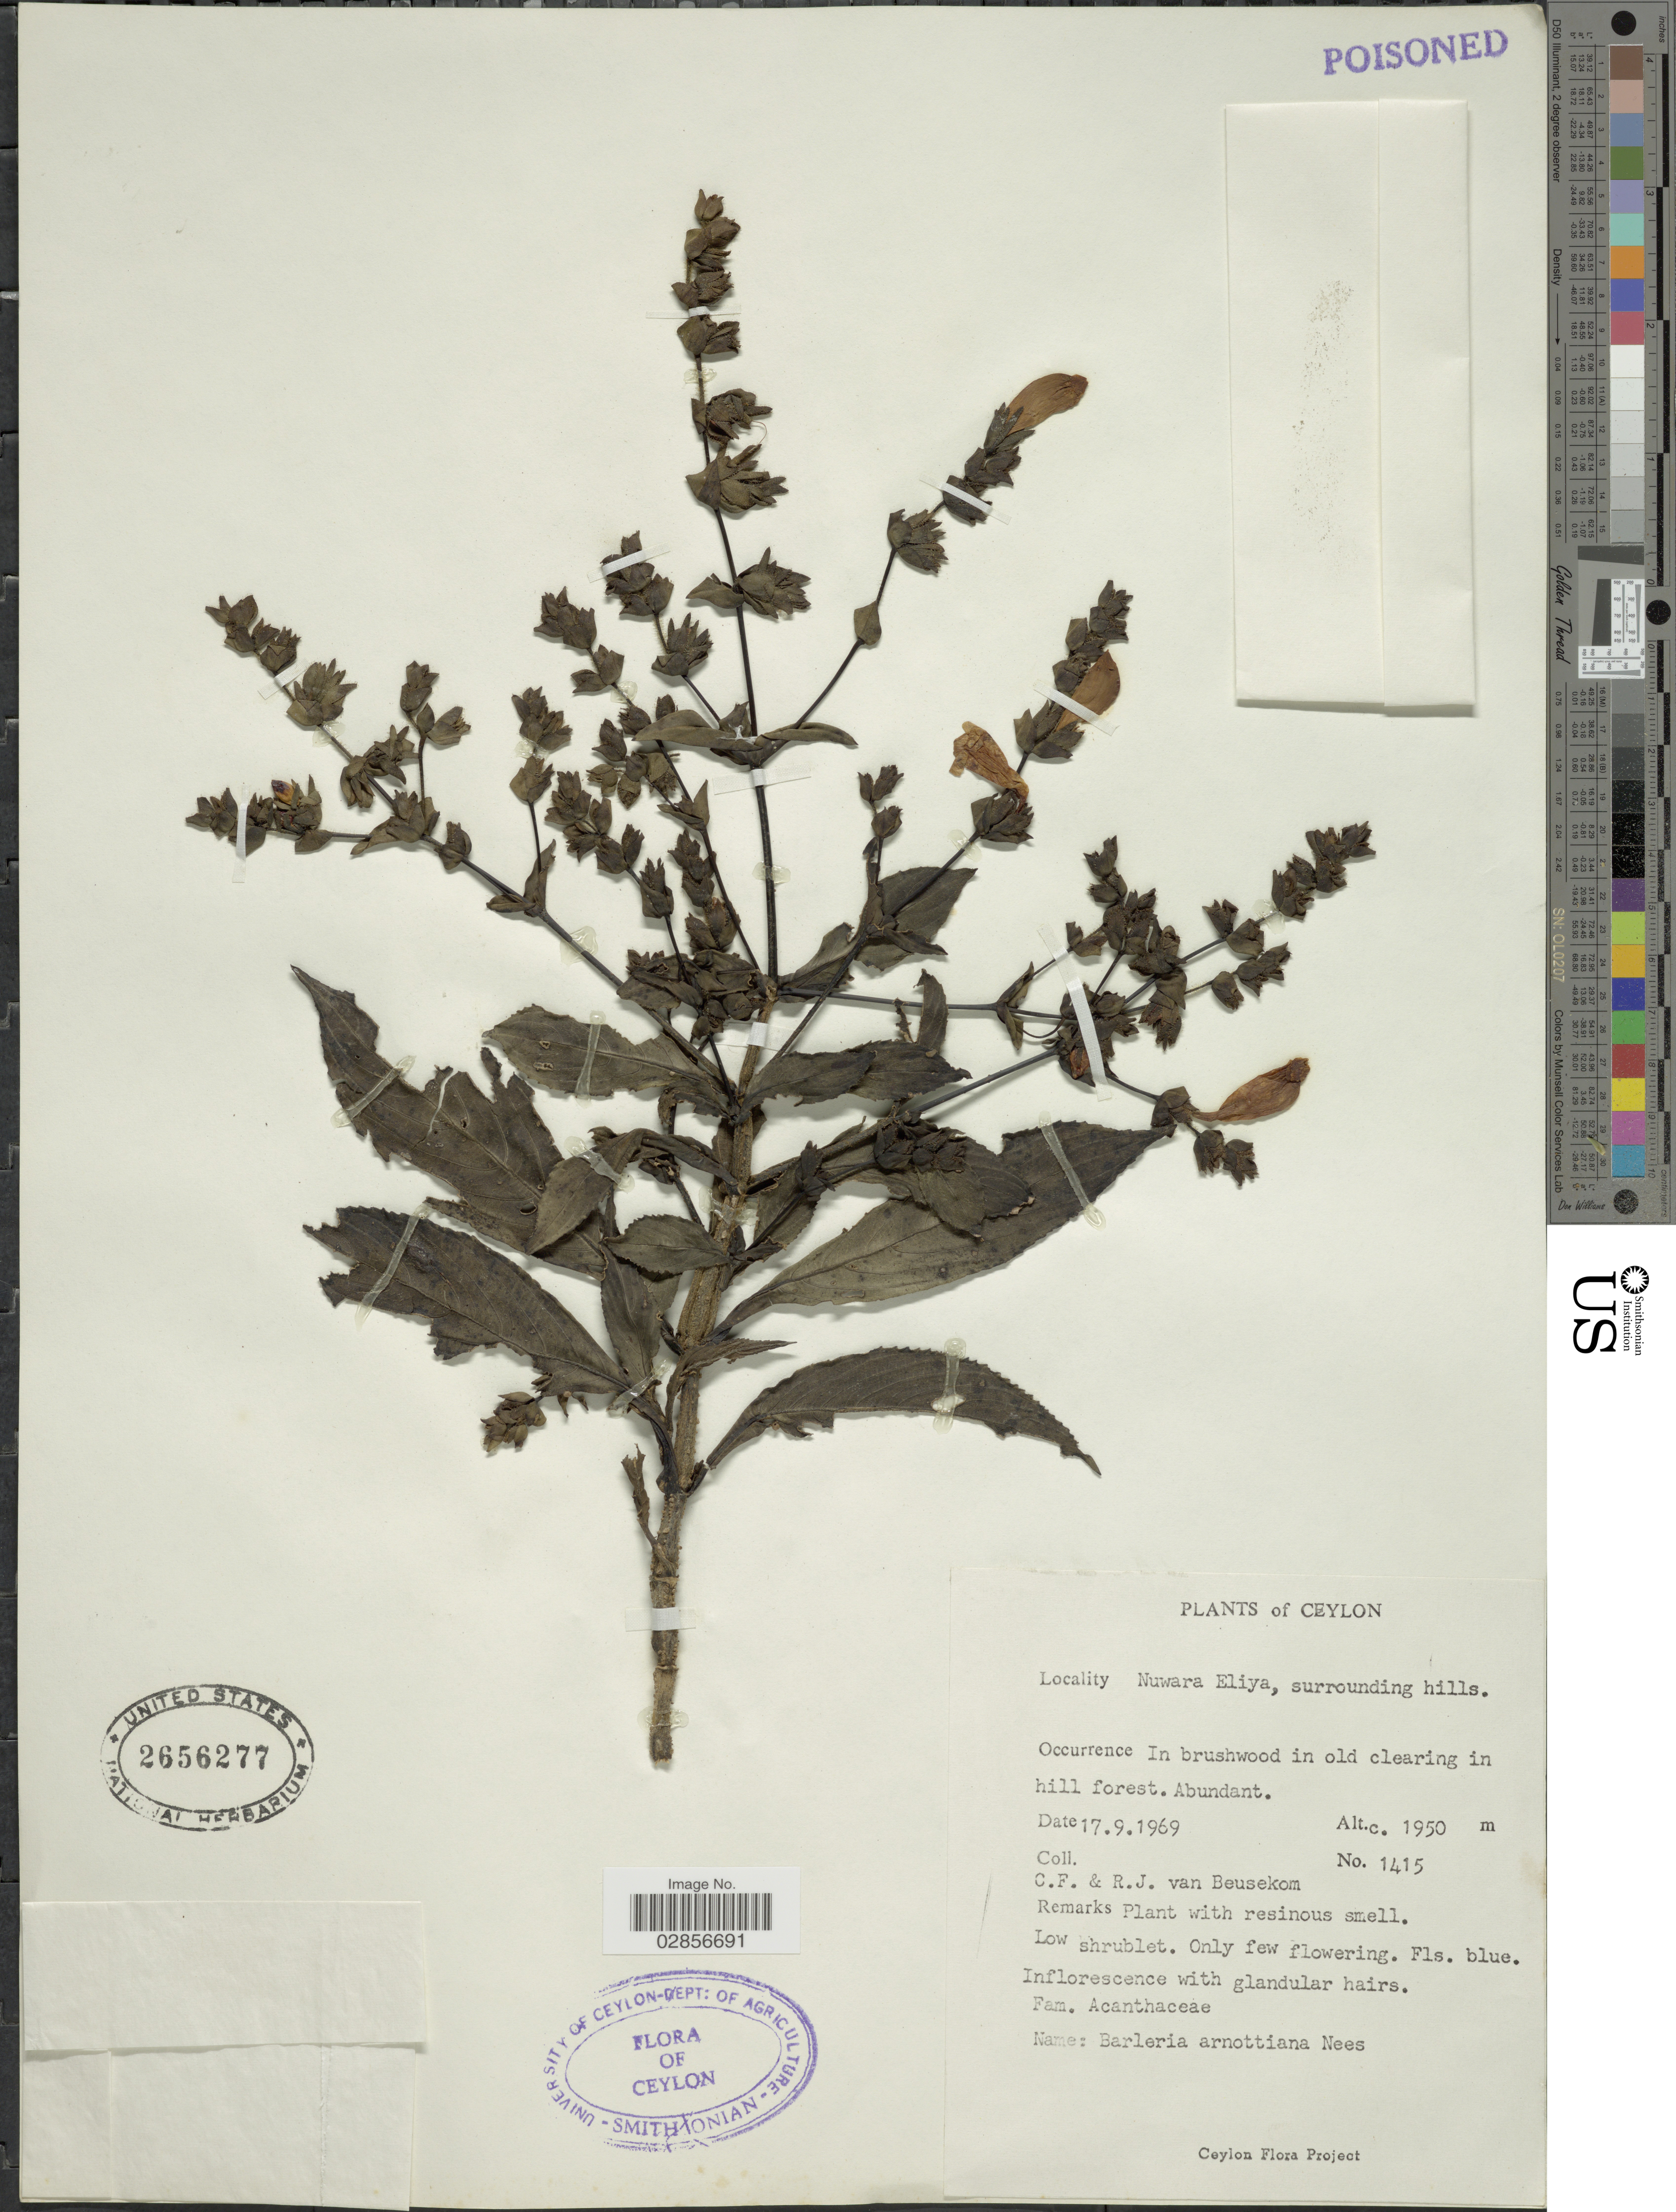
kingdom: Plantae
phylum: Tracheophyta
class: Magnoliopsida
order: Lamiales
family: Acanthaceae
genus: Strobilanthes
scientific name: Strobilanthes sp.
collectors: C. F. Beusekom & R. Van Beusekom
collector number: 1415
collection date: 1969-09-17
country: Sri Lanka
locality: Ceylon, Nuwara Eliya, surrounding hills.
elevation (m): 1950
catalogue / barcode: US 2656277